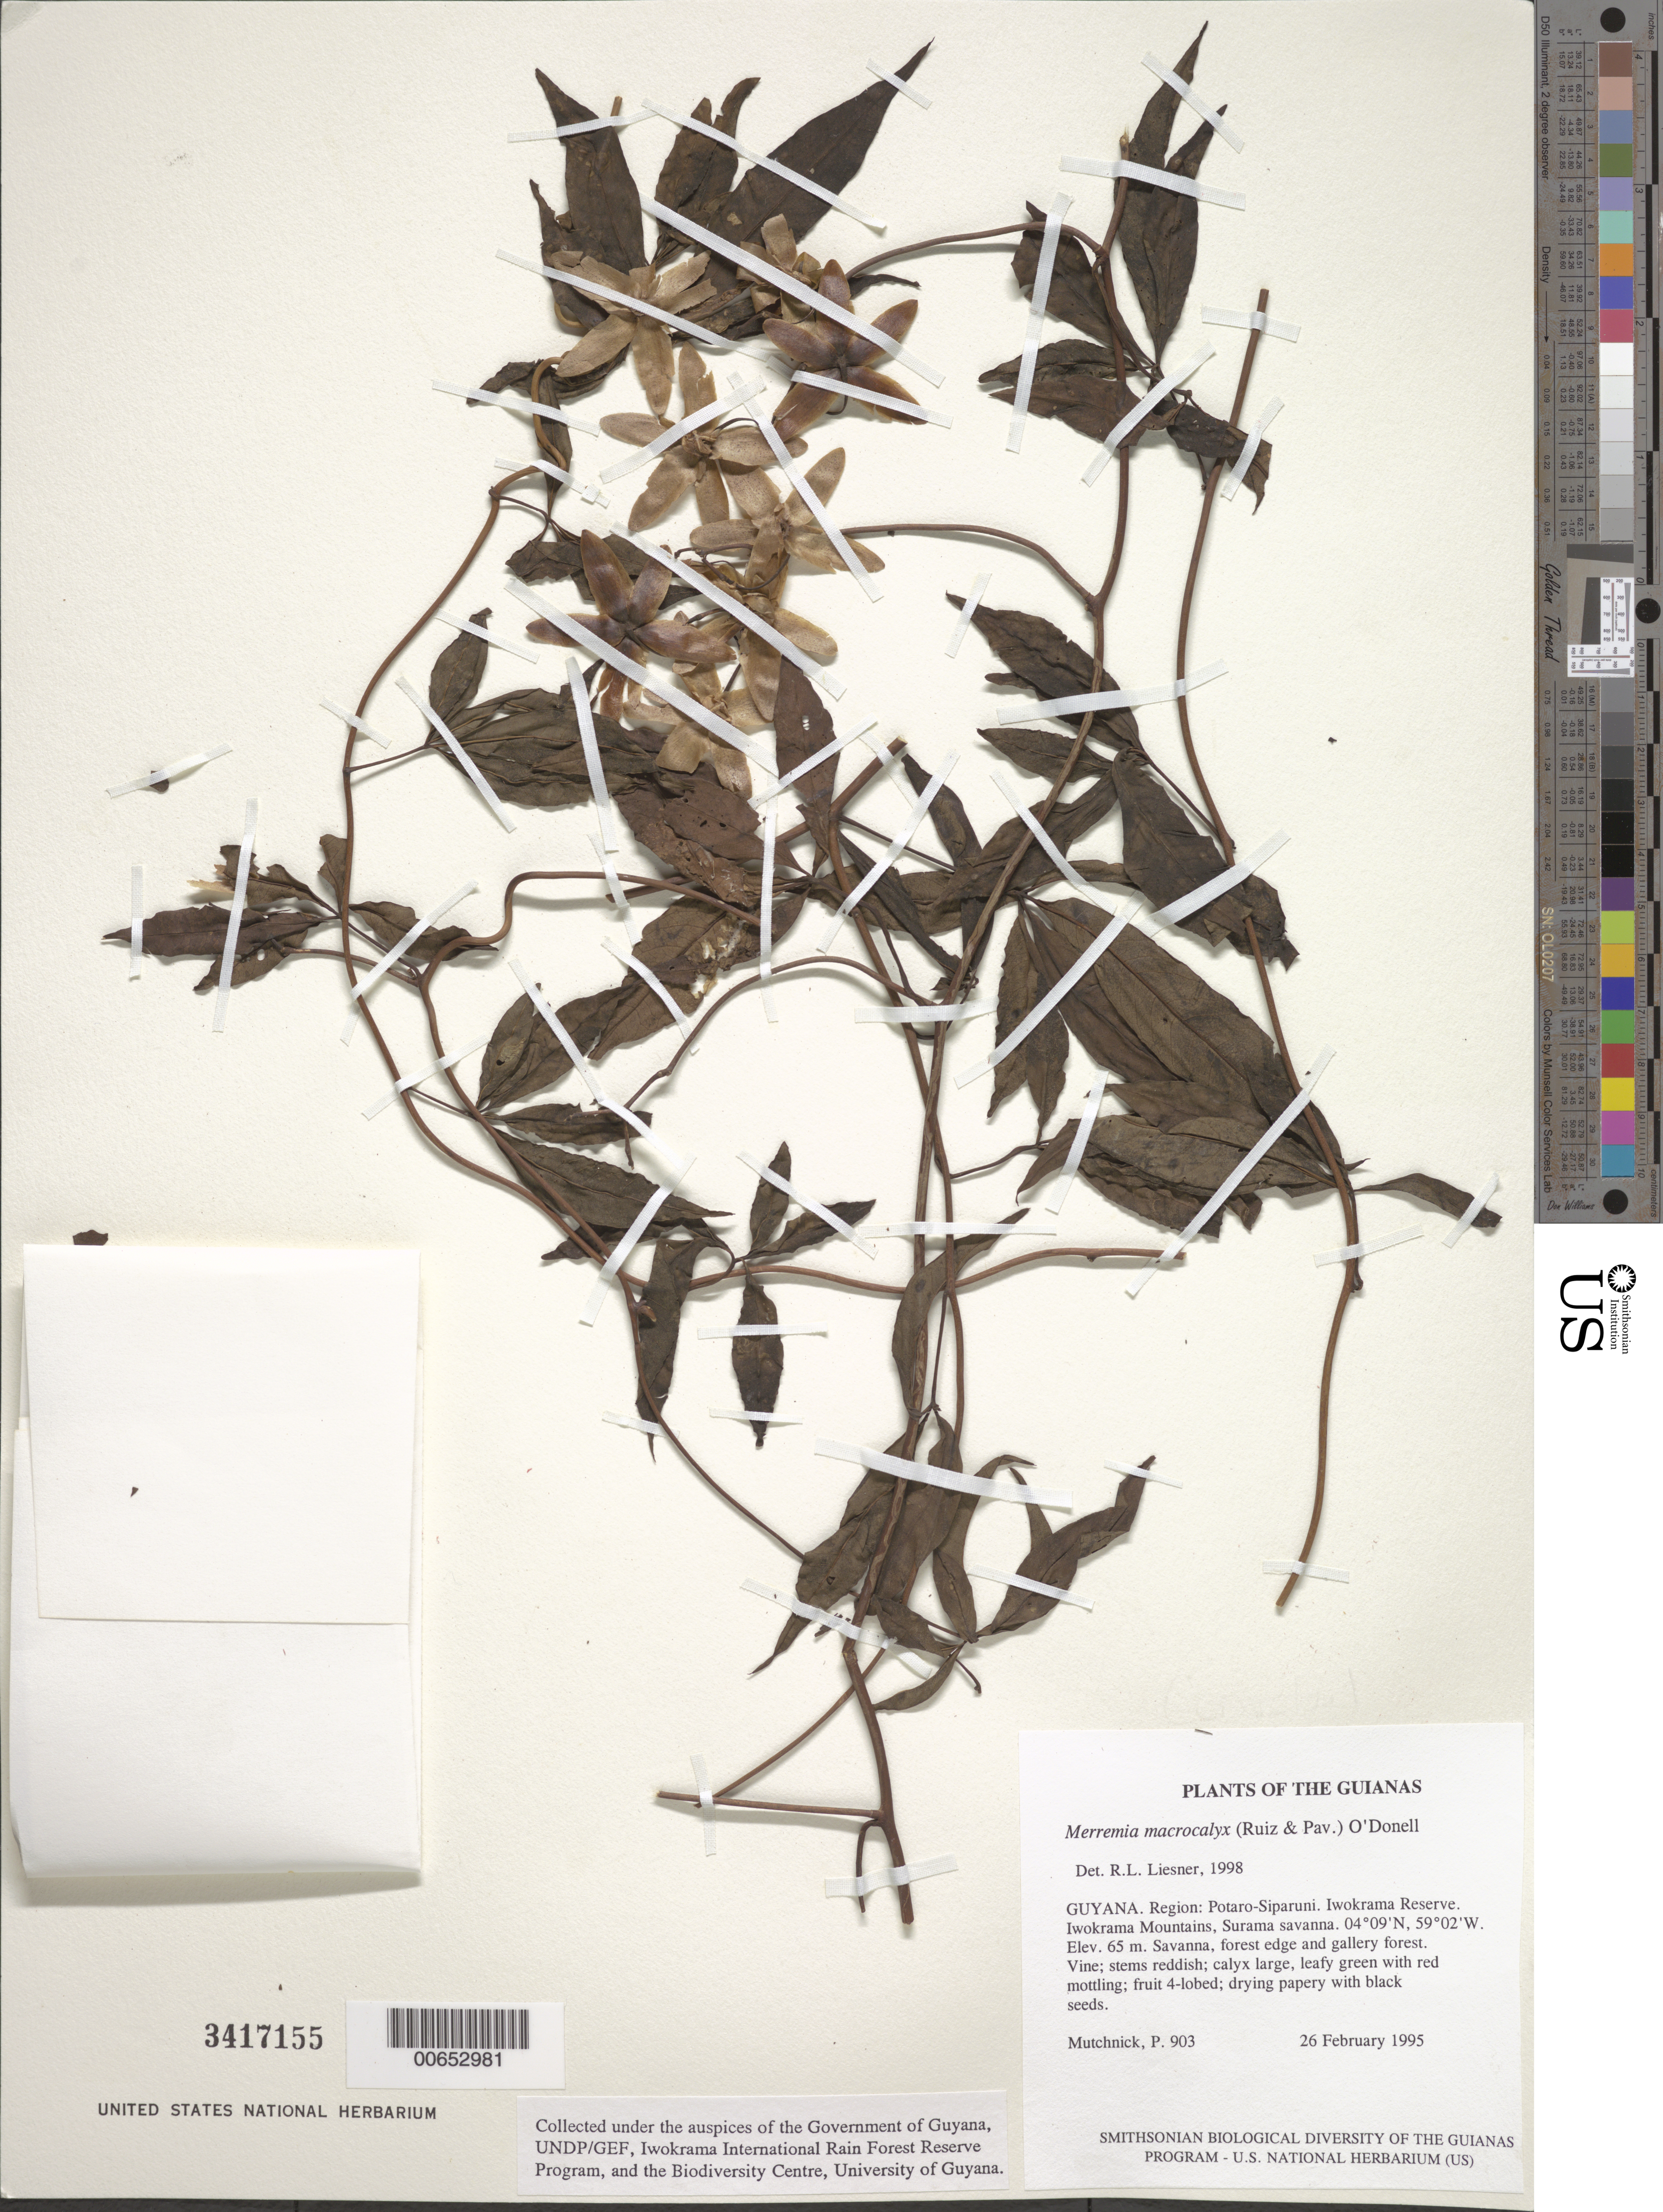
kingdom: Plantae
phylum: Tracheophyta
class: Magnoliopsida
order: Solanales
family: Convolvulaceae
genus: Distimake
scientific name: Distimake macrocalyx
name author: (Ruiz & Pav.) A. R. Simões & Staples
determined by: Strong, Mark T., (BOT), Smithsonian Institution - National Museum of Natural History (UNITED STATES)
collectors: P. Mutchnick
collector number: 903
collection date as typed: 26 February 1995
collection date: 1995-02-26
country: Guyana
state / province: Potaro-Siparuni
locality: Iwokrama Reserve. Iwokrama Mountains, Surama savanna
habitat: Savanna, forest edge and gallery forest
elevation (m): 65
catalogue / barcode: US 3417155